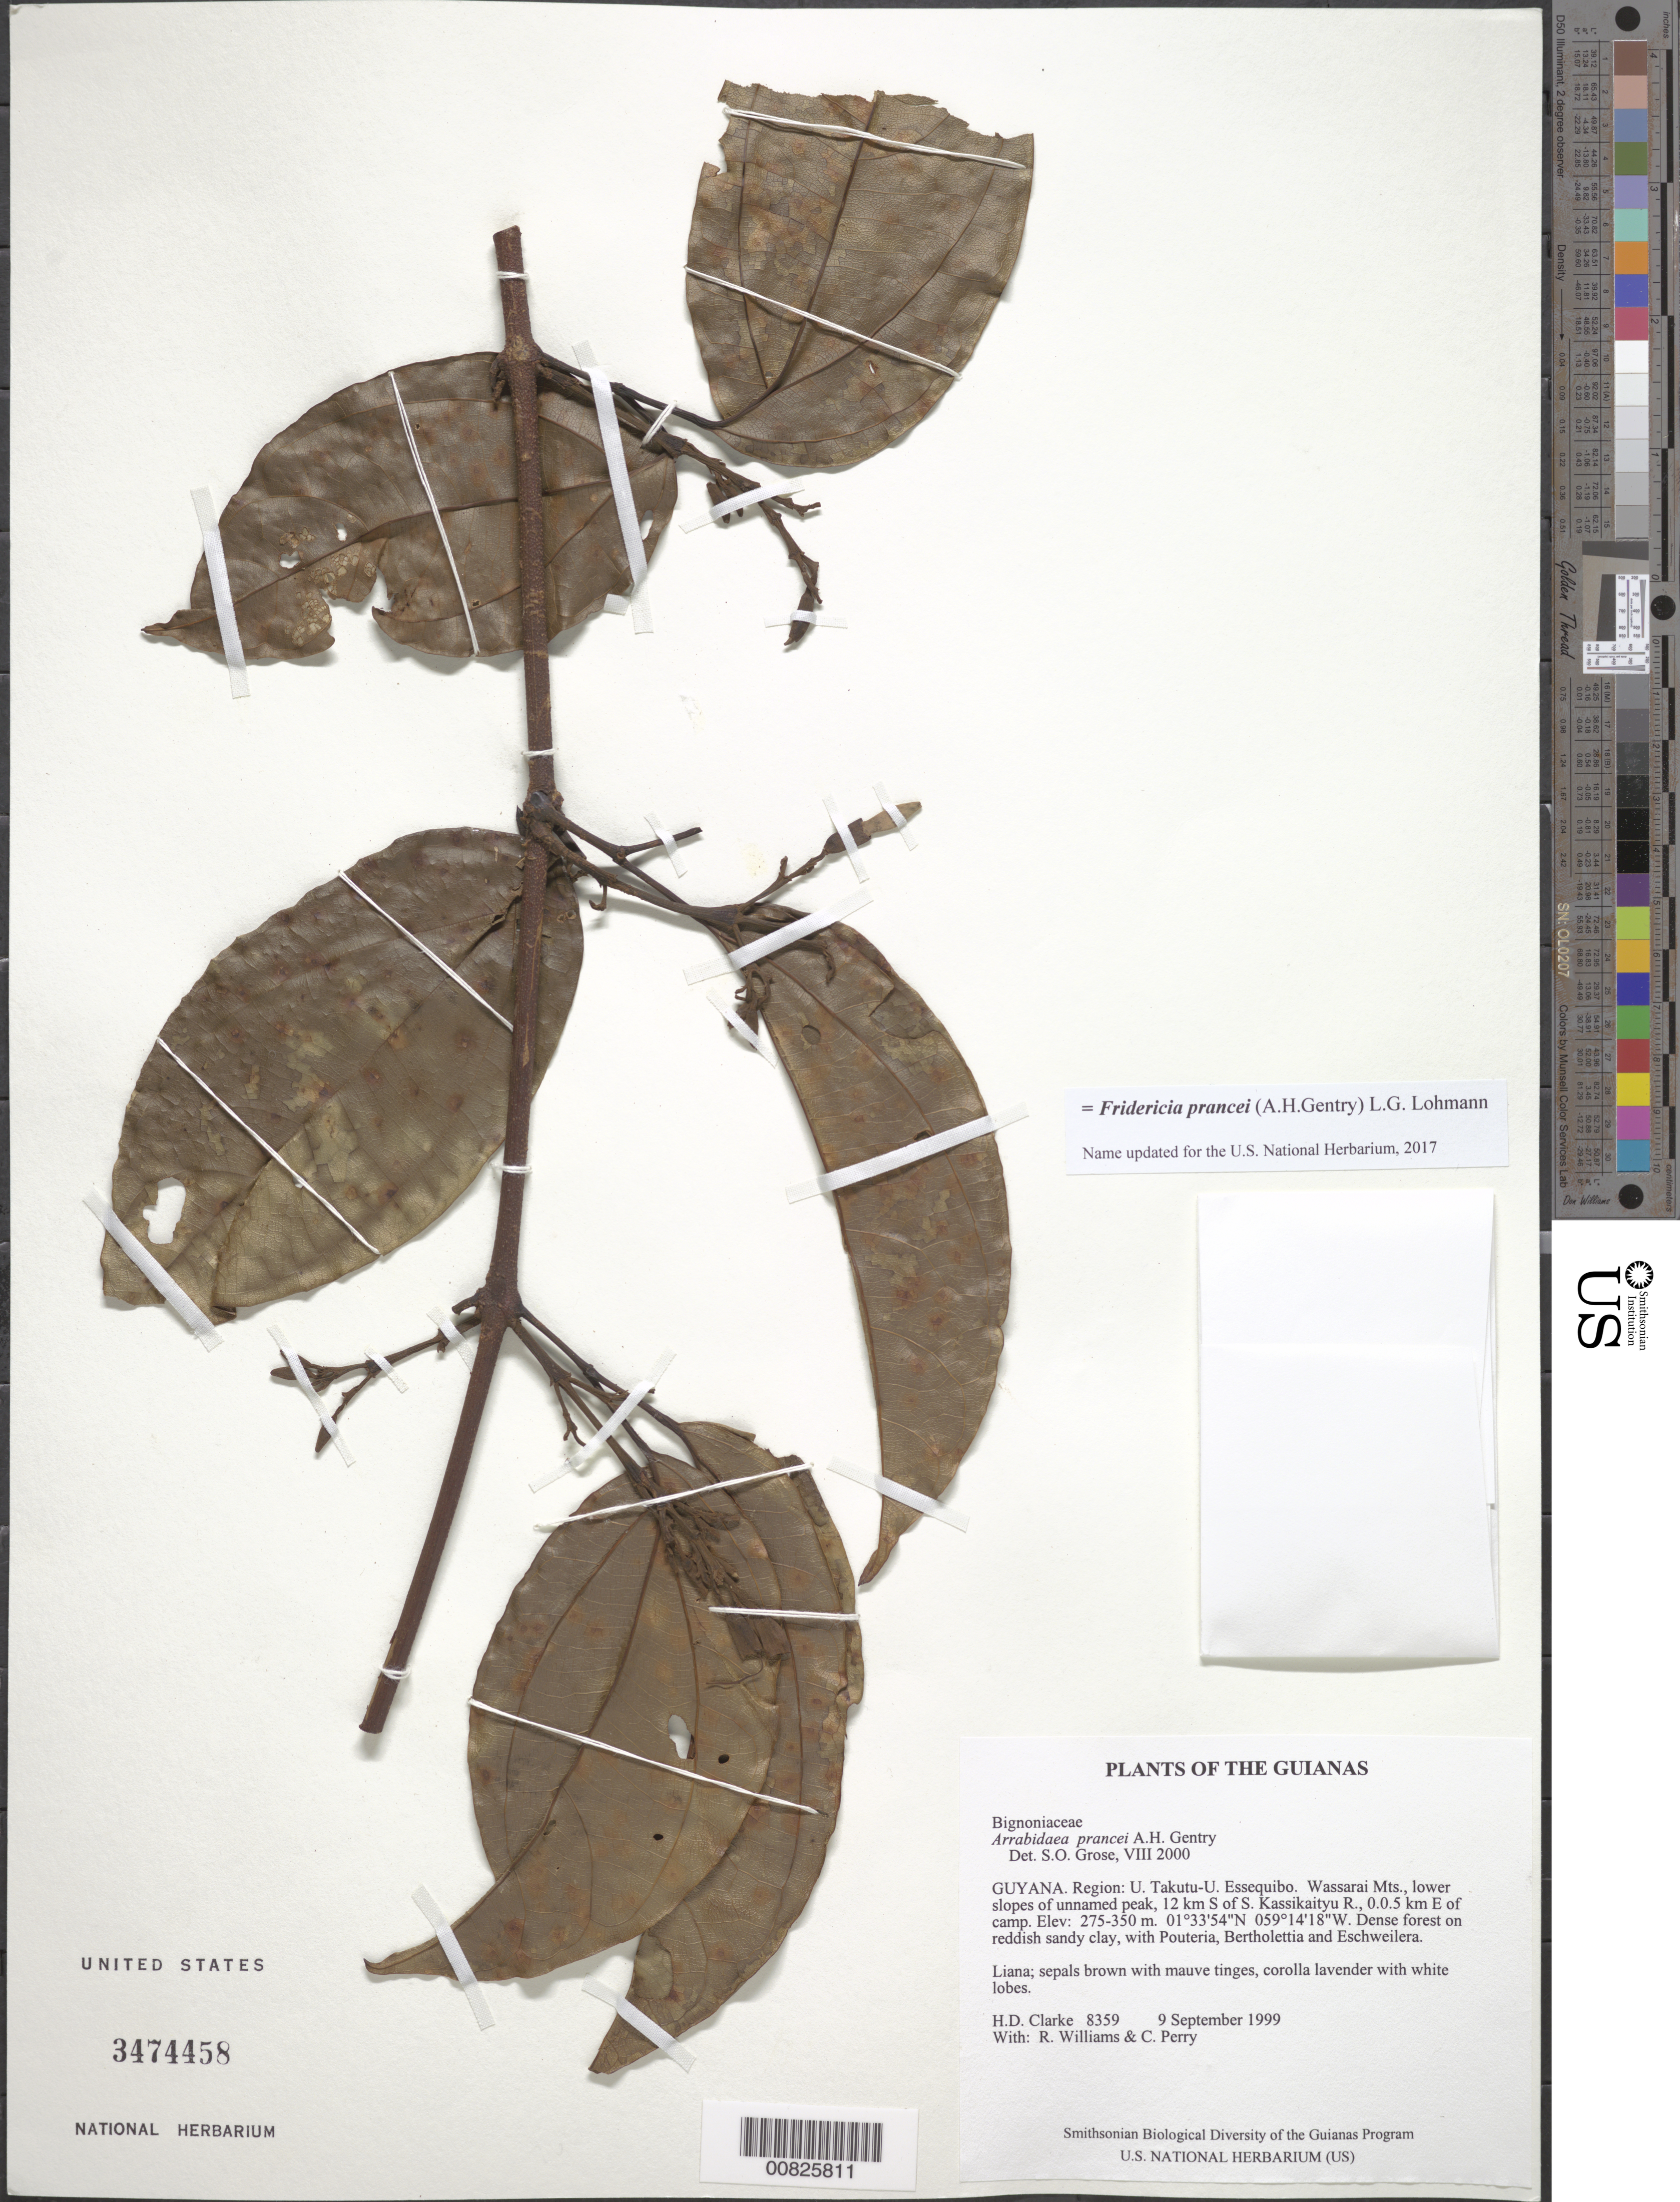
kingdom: Plantae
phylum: Tracheophyta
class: Magnoliopsida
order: Lamiales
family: Bignoniaceae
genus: Fridericia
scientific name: Fridericia prancei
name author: (A.H. Gentry) L.G. Lohmann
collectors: H. D. Clarke, R. Williams & C. Perry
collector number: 8359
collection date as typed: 9 September 1999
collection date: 1999-09-09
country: Guyana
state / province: U. Takutu-U. Essequibo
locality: Wassarai Mts., lower slopes of unnamed peak, 12 km S of S. Kassikaityu R., 0.0.5 km E of camp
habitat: Dense forest on reddish sandy clay, with Pouteria, Bertholettia and Eschweilera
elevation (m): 275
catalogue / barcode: US 3474458